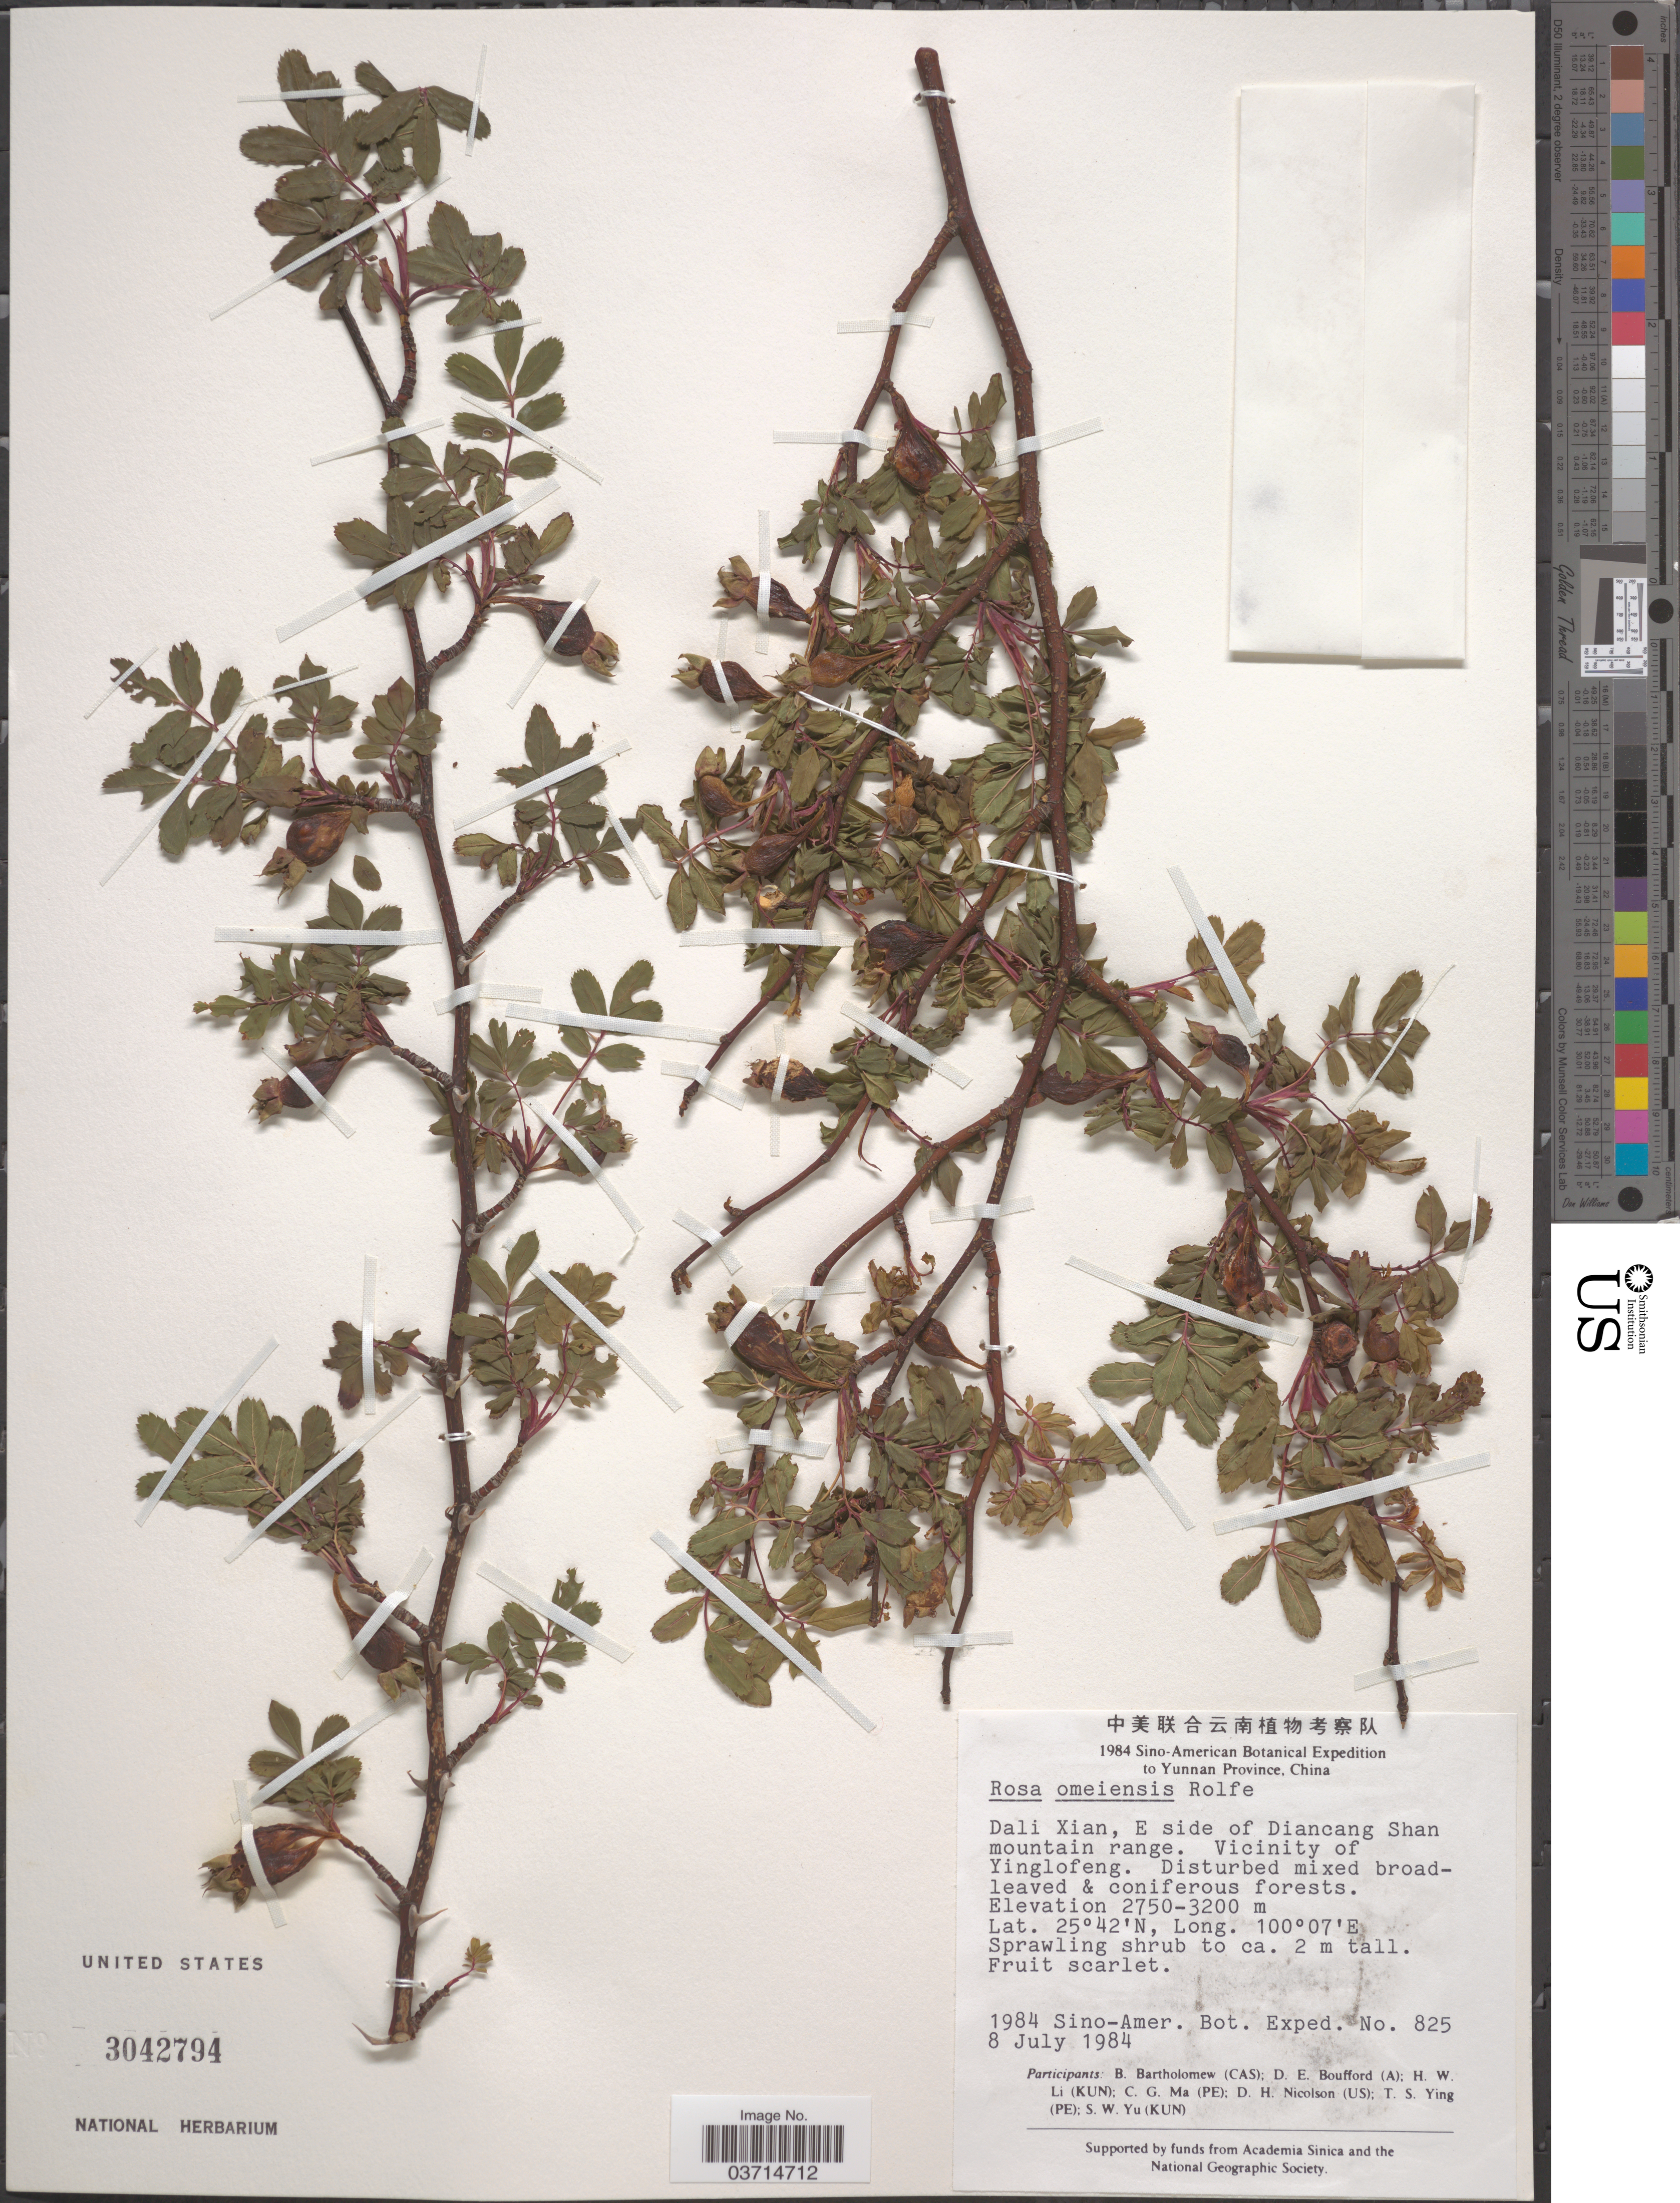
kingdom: Plantae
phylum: Tracheophyta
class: Magnoliopsida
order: Rosales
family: Rosaceae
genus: Rosa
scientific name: Rosa omeiensis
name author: Rolfe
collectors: Sino-Amer. Bot. Exped. 1984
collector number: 825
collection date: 1984-07-08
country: China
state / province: Yunnan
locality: Dali Xian, E side of Diancang Shan mountain range. Vicinity of Yinglofeng.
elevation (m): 2750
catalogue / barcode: US 3042794